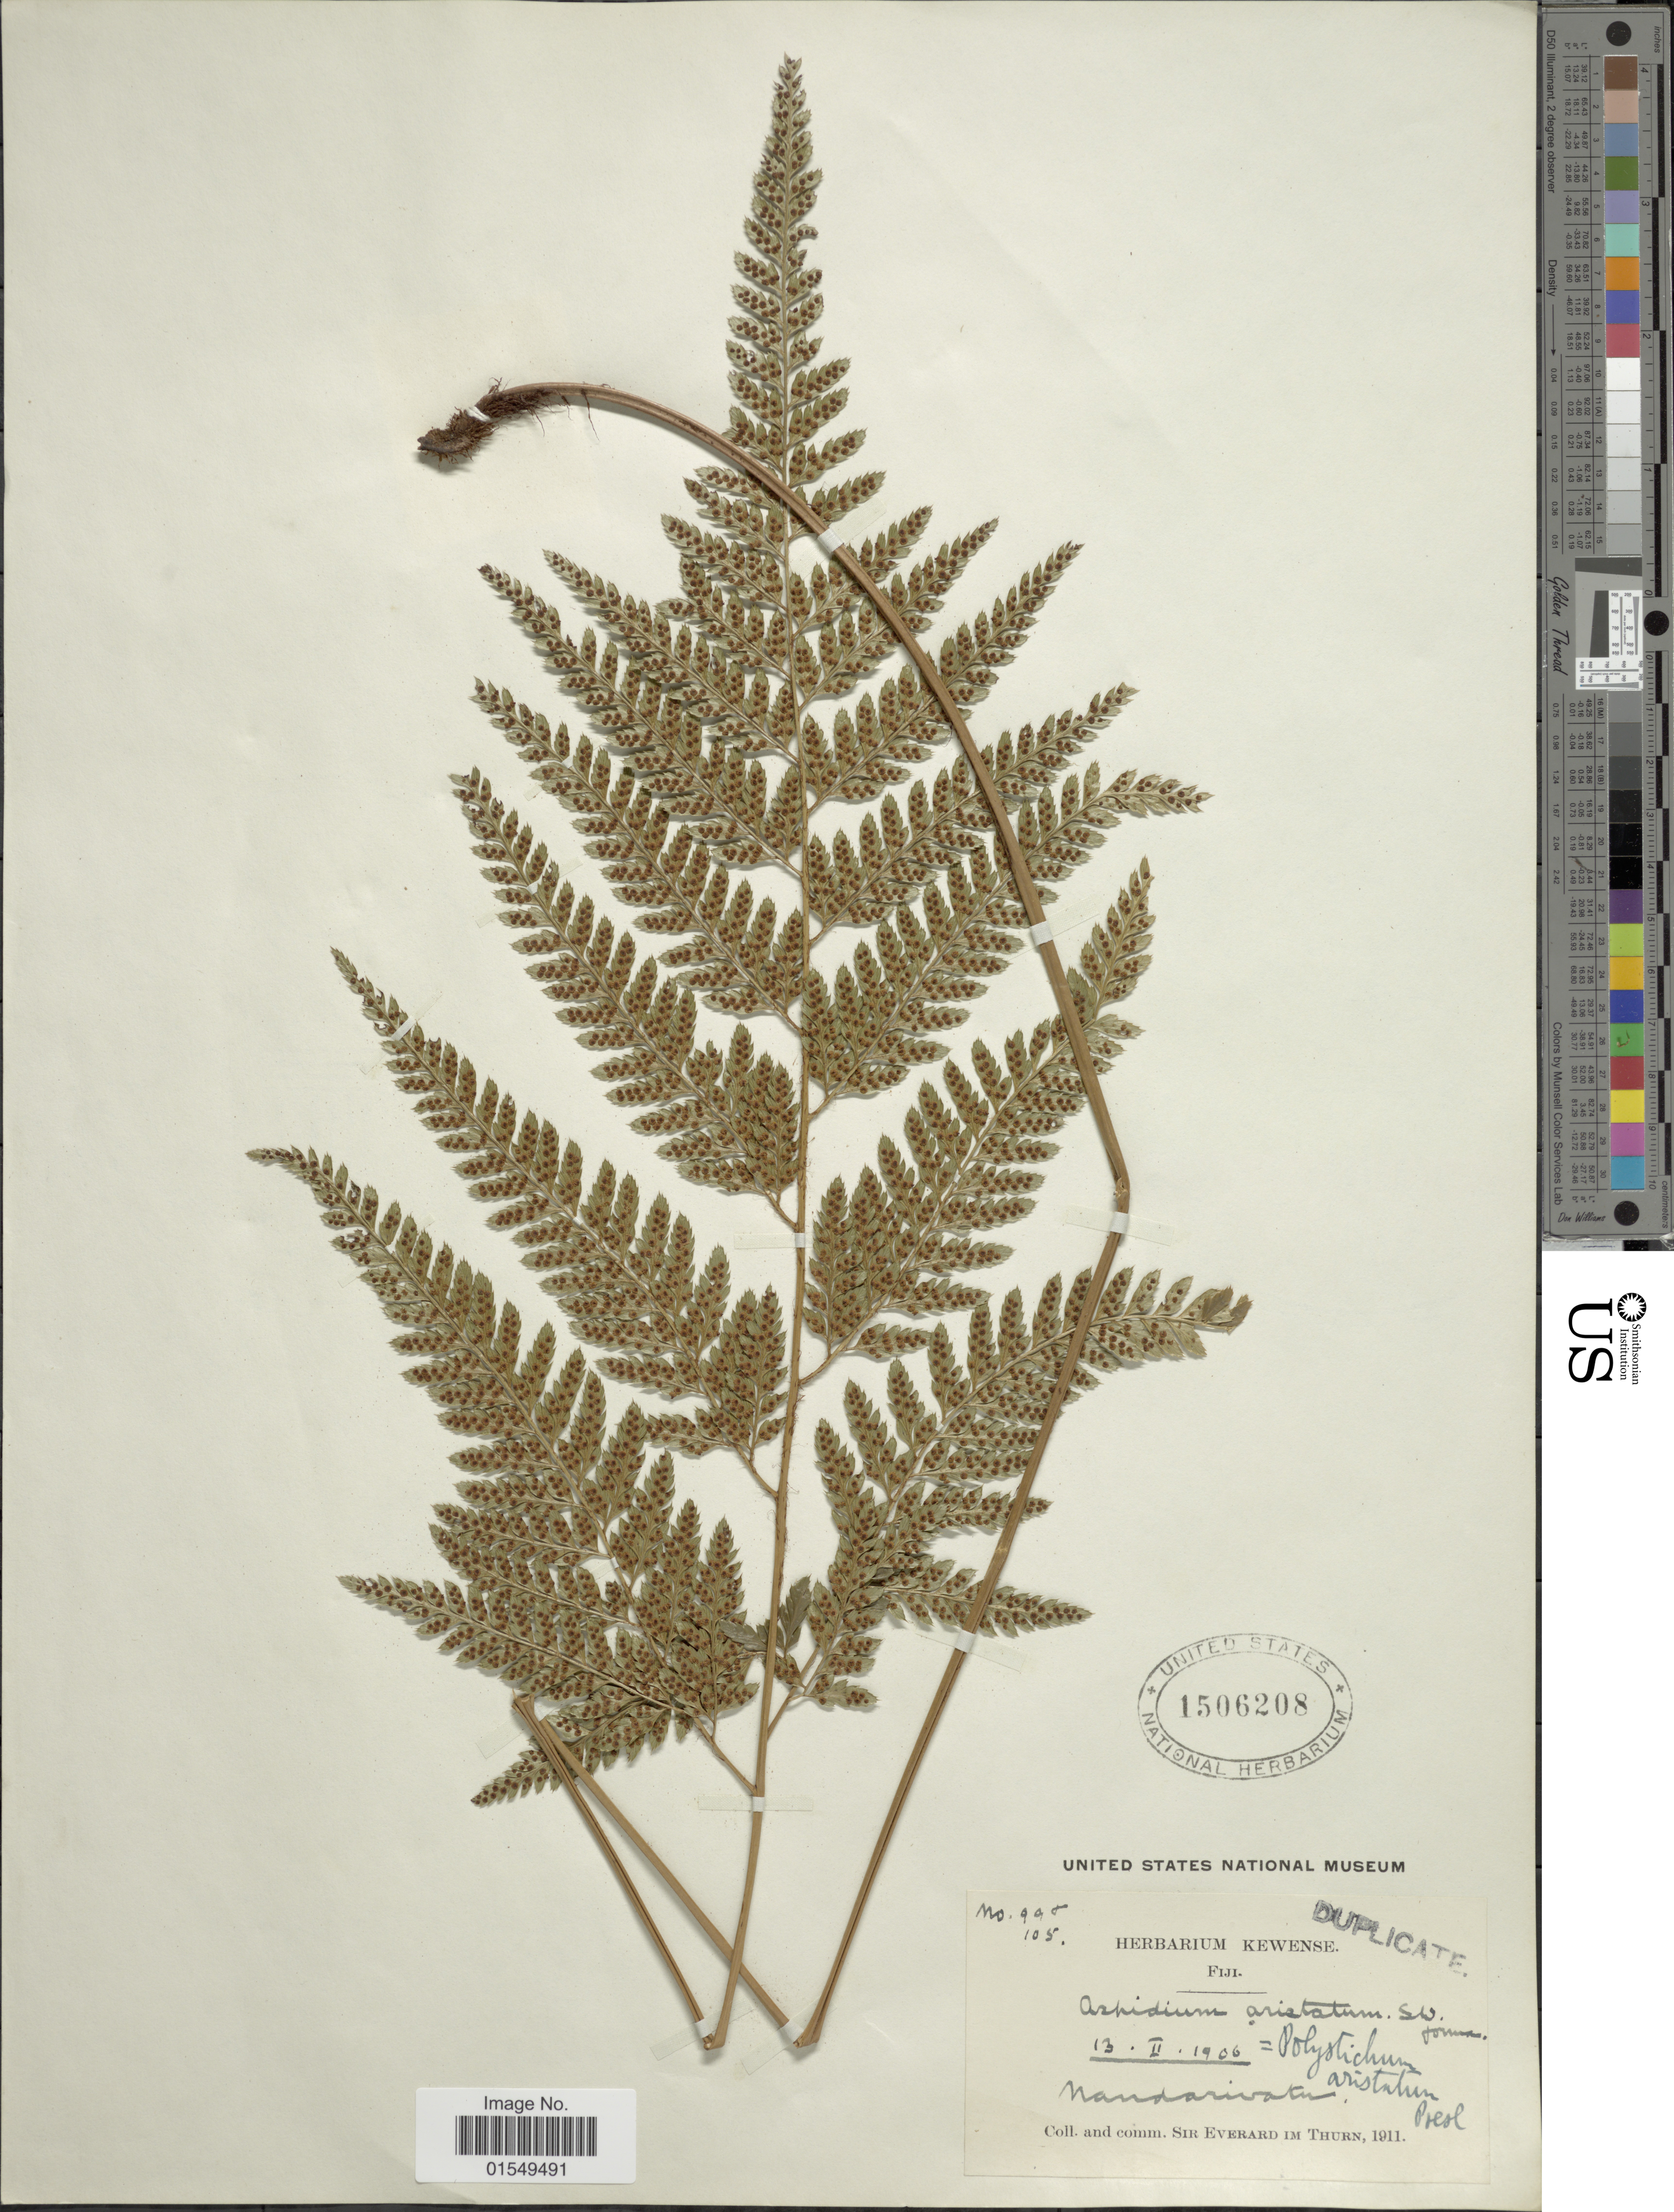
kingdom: Plantae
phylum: Tracheophyta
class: Polypodiopsida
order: Polypodiales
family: Dryopteridaceae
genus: Arachniodes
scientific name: Arachniodes aristata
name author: (G. Forst.) Tindale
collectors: E. F. im Thurn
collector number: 90/105*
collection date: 1906-02-13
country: Fiji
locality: Naudarivatu.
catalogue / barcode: US 1506208